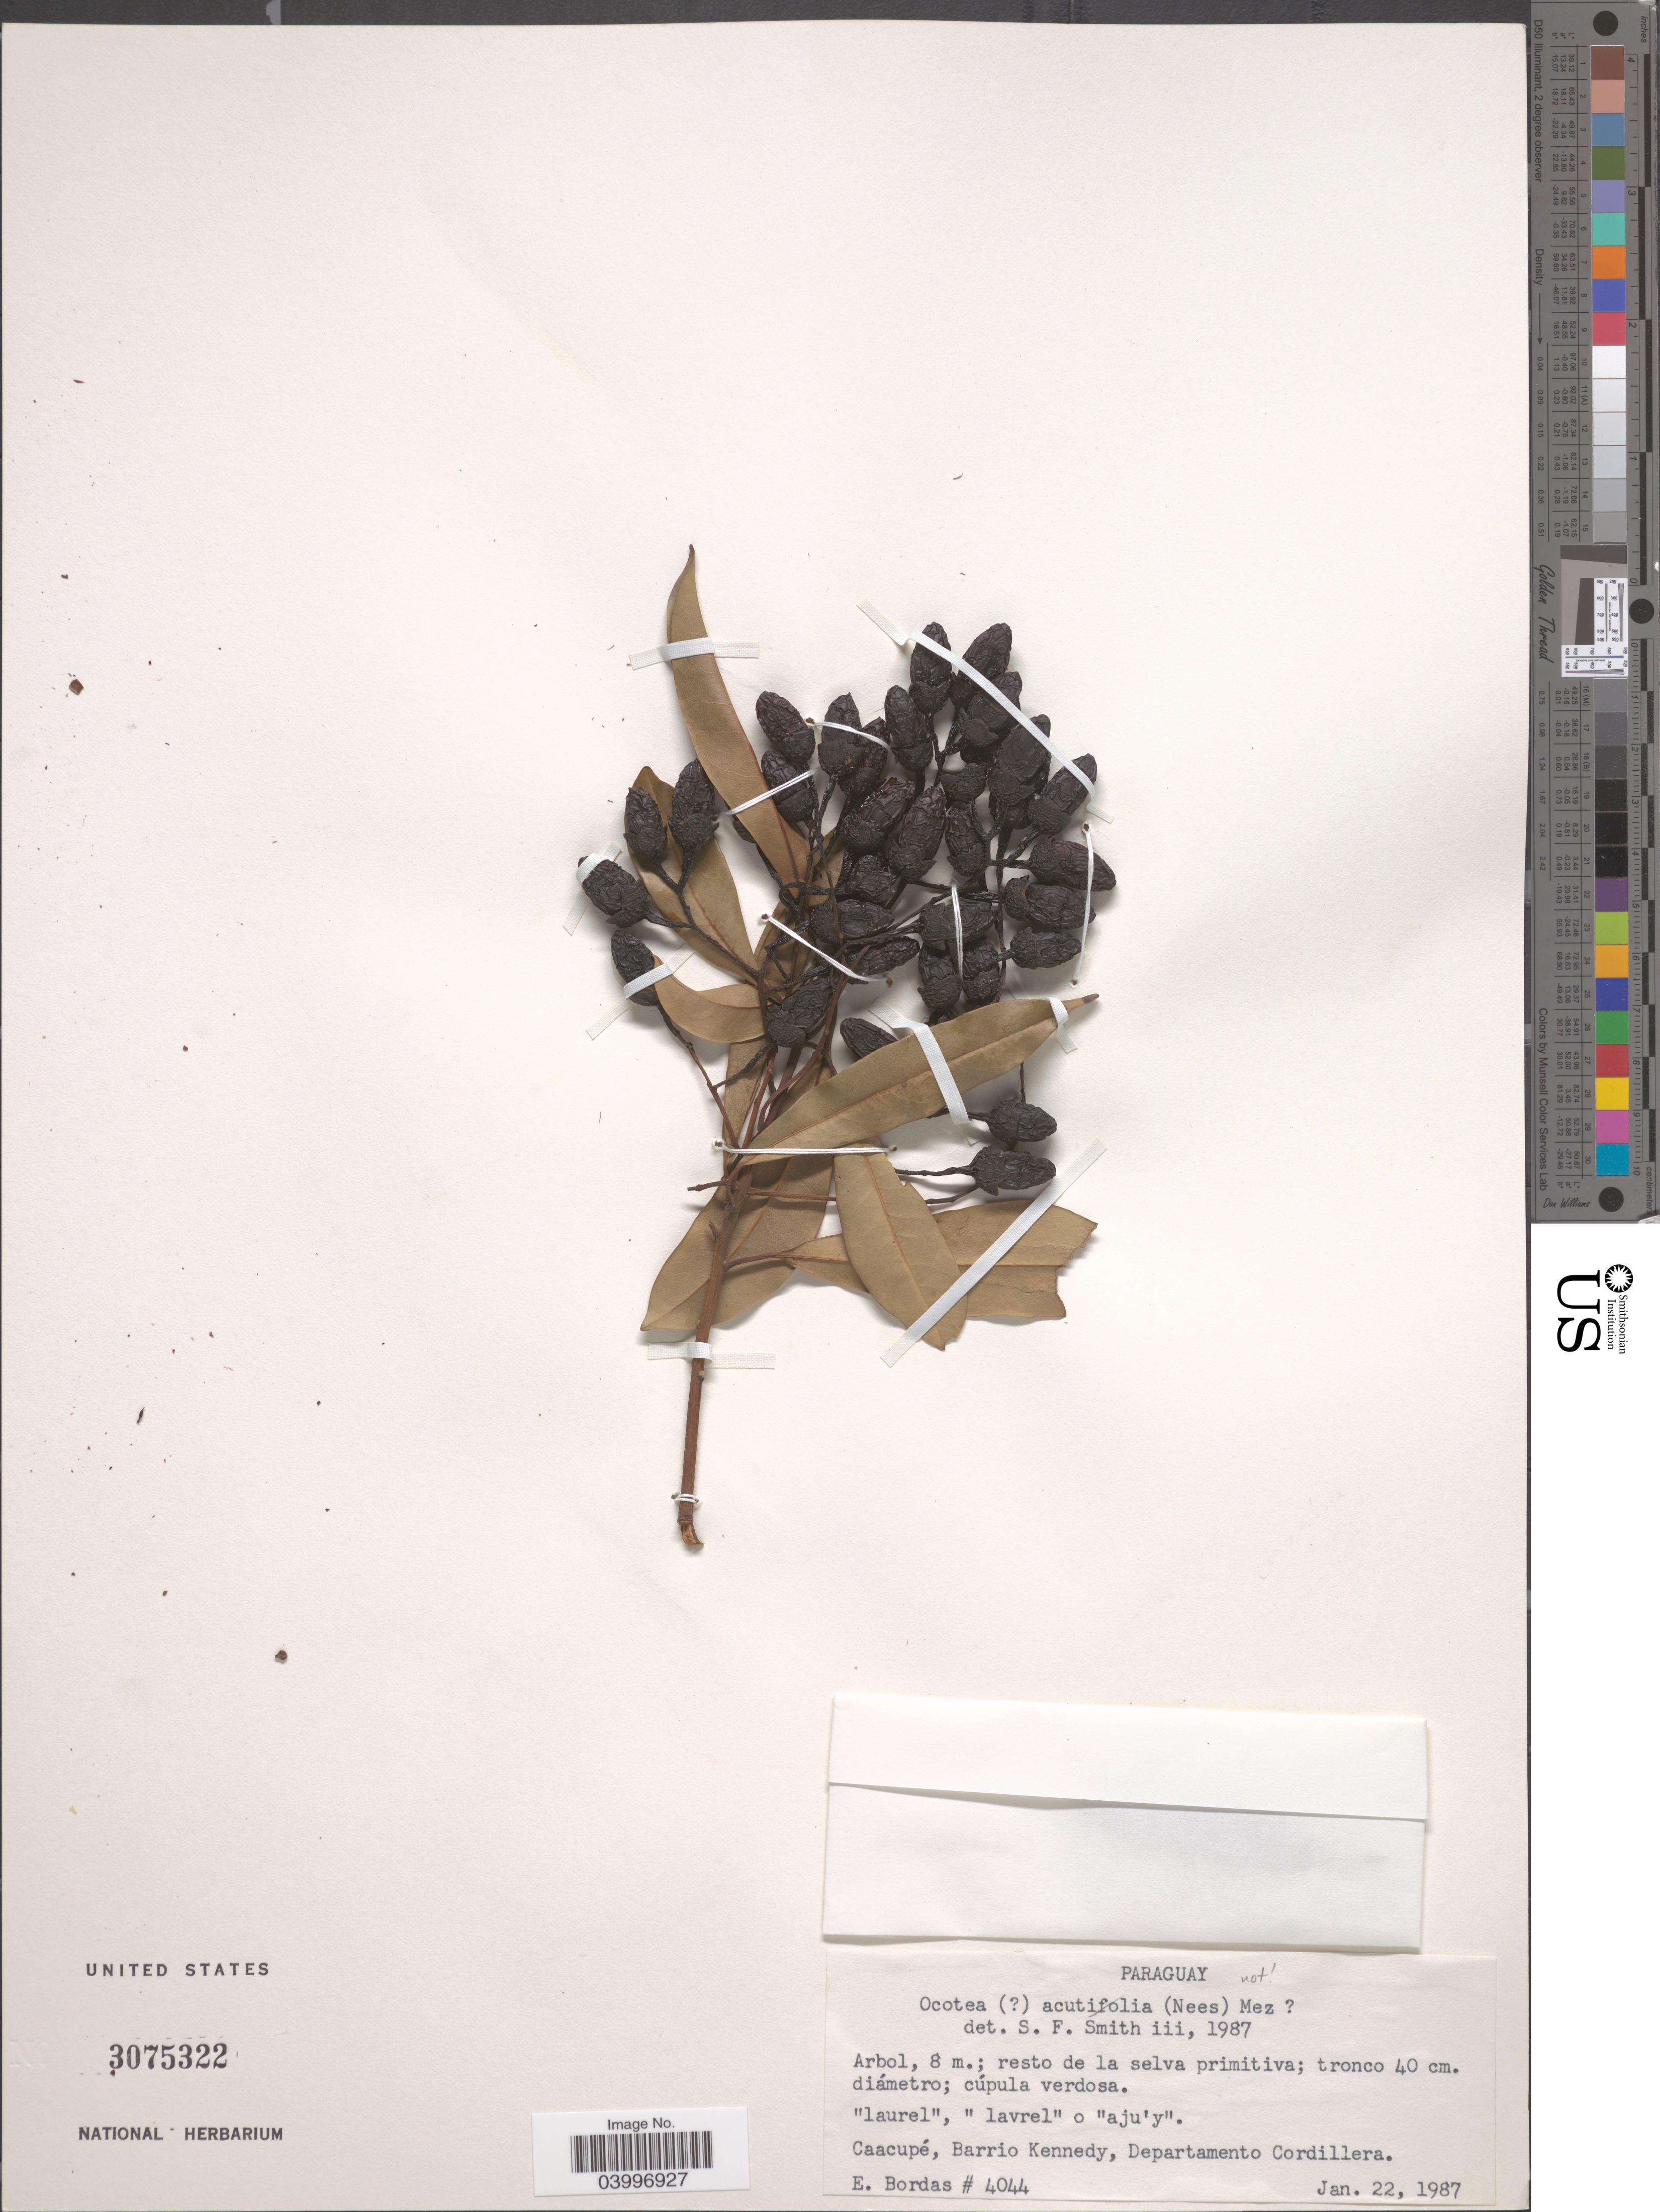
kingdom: Plantae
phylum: Tracheophyta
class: Magnoliopsida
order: Laurales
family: Lauraceae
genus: Ocotea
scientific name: Ocotea sp.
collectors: E. Bordas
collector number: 4044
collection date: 1987-01-22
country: Paraguay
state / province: Cordillera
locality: Caacupé, Barrio Kennedy, Departamento Cordillera.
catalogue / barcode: US 3075322